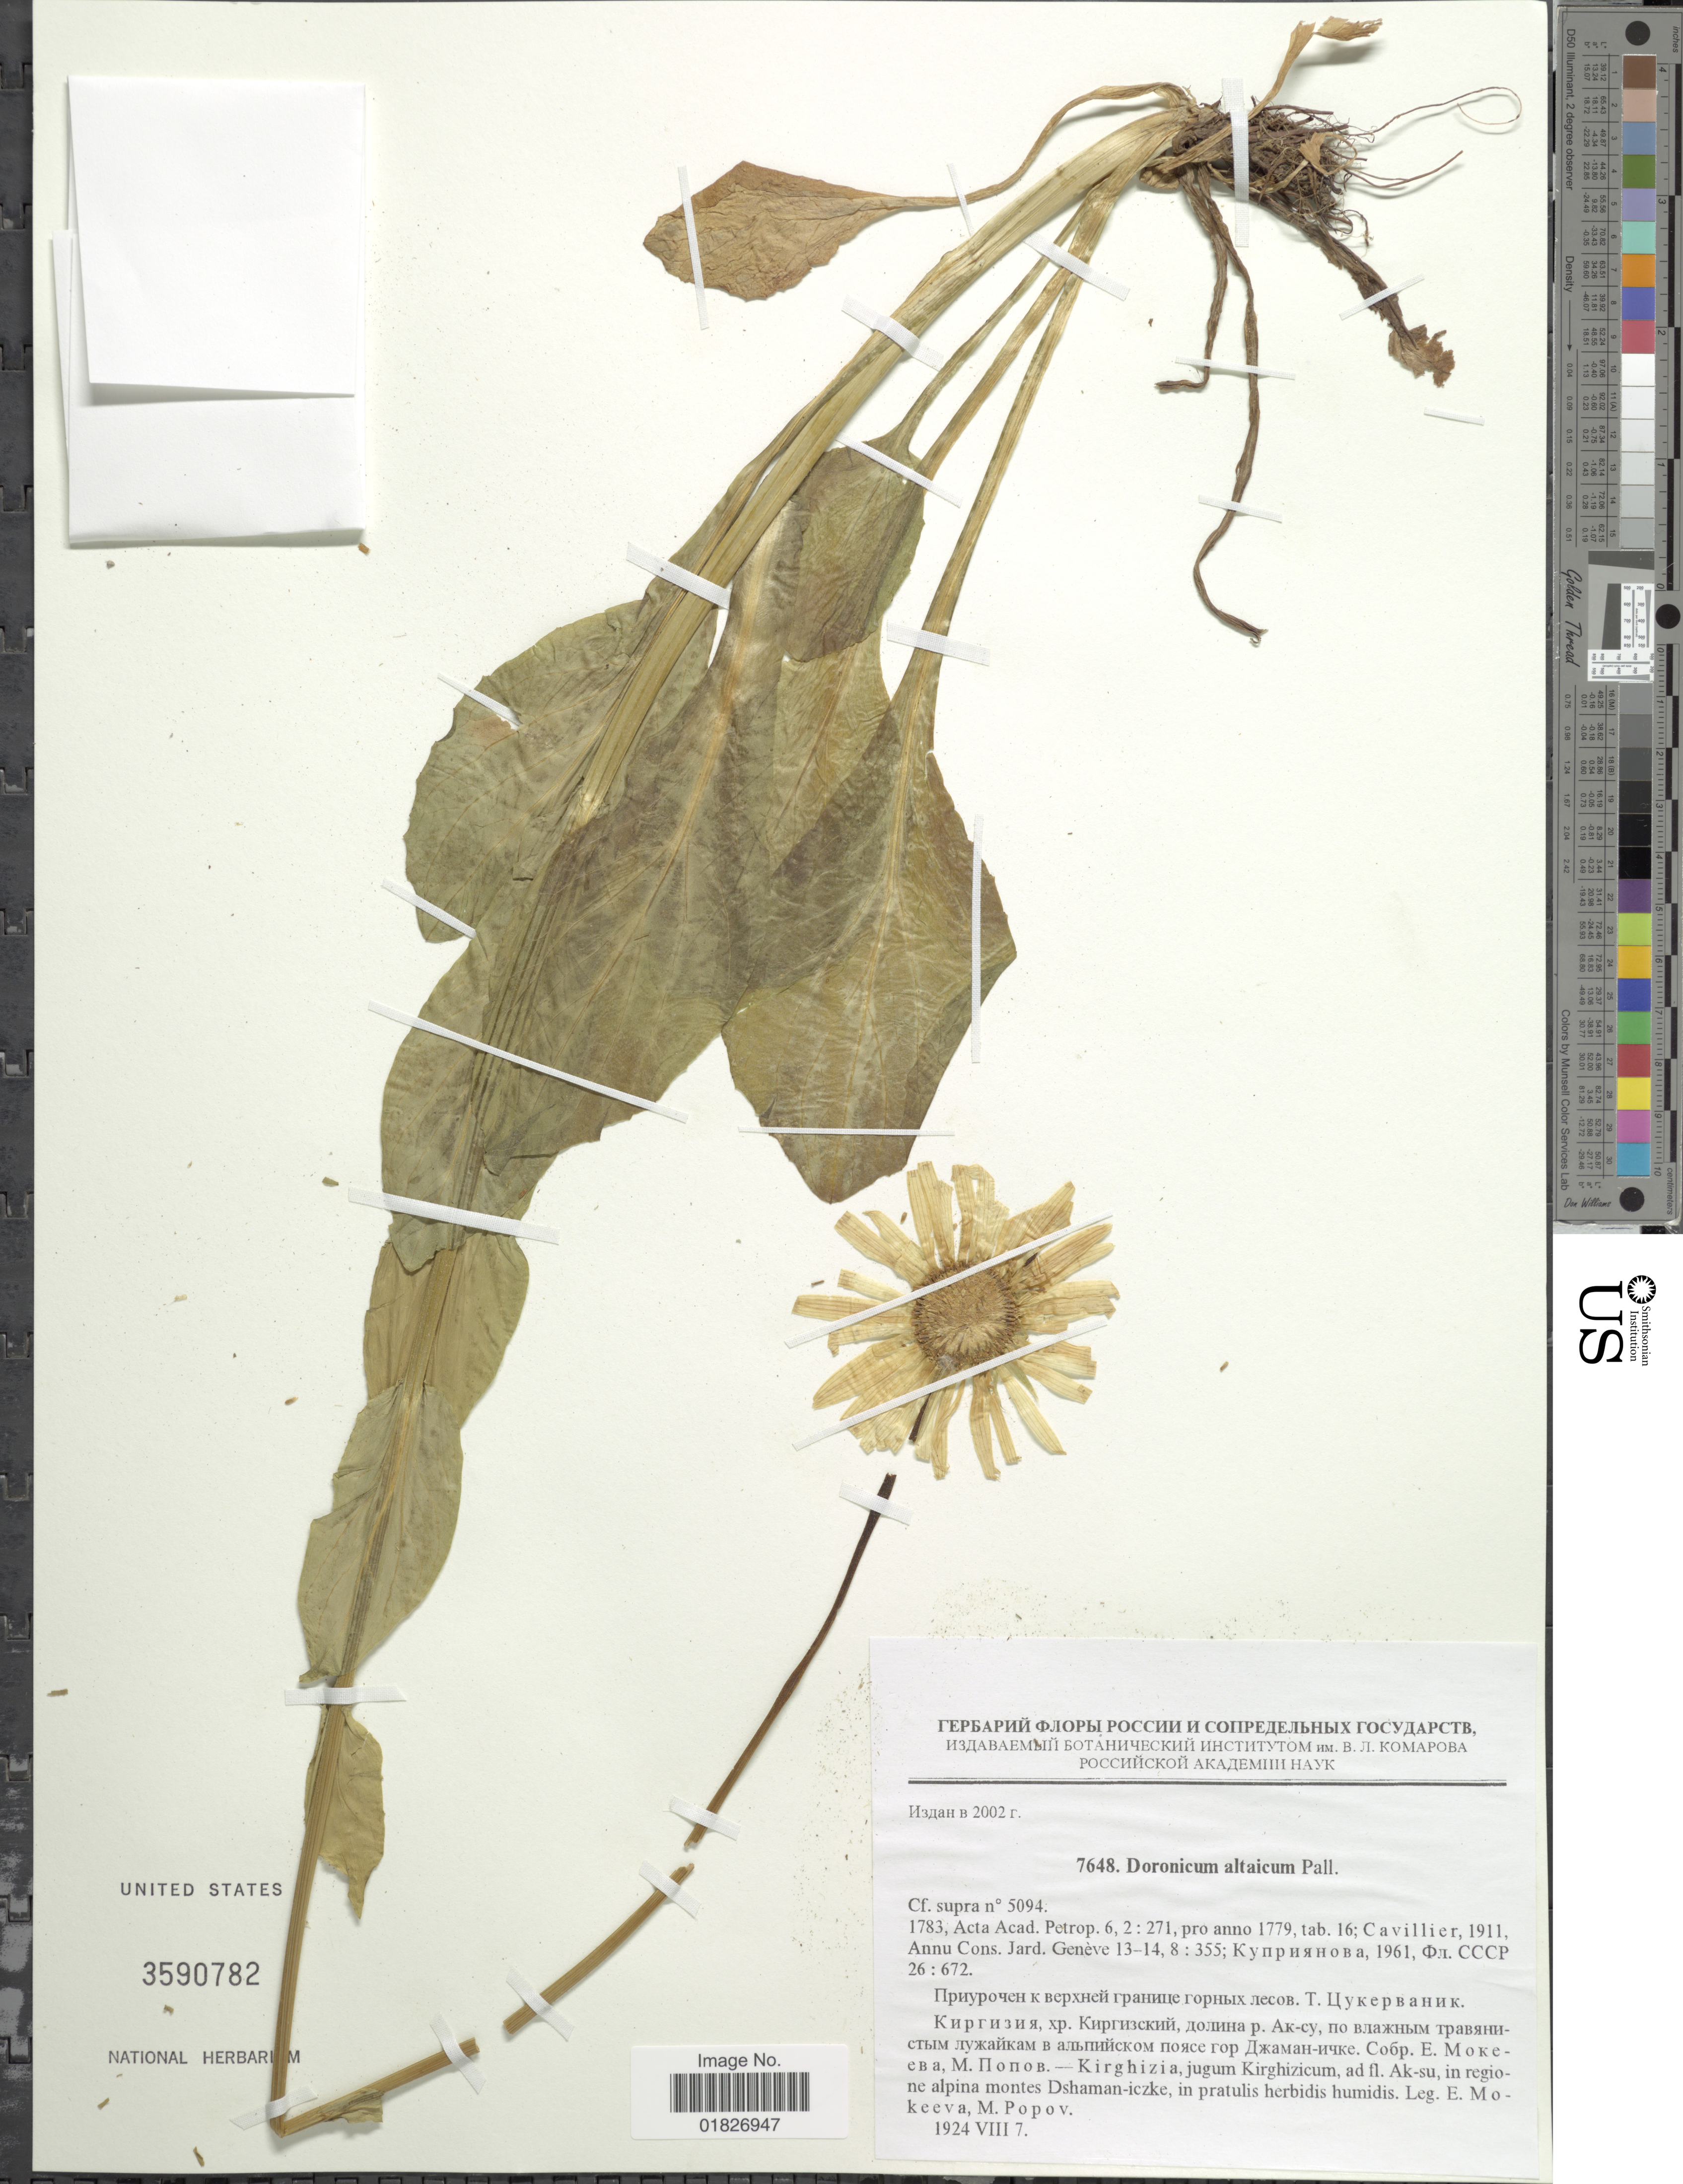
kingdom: Plantae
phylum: Tracheophyta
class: Magnoliopsida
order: Asterales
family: Asteraceae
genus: Doronicum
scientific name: Doronicum atlaicum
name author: Pall.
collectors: E. Mokeeva & M. Popov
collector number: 7648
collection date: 1924-08-07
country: Kyrgyzstan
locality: Kirghizia, jugum Kirghizicum, ad fl. Ak-su, montes Dshaman-iczke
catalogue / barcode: US 3590782